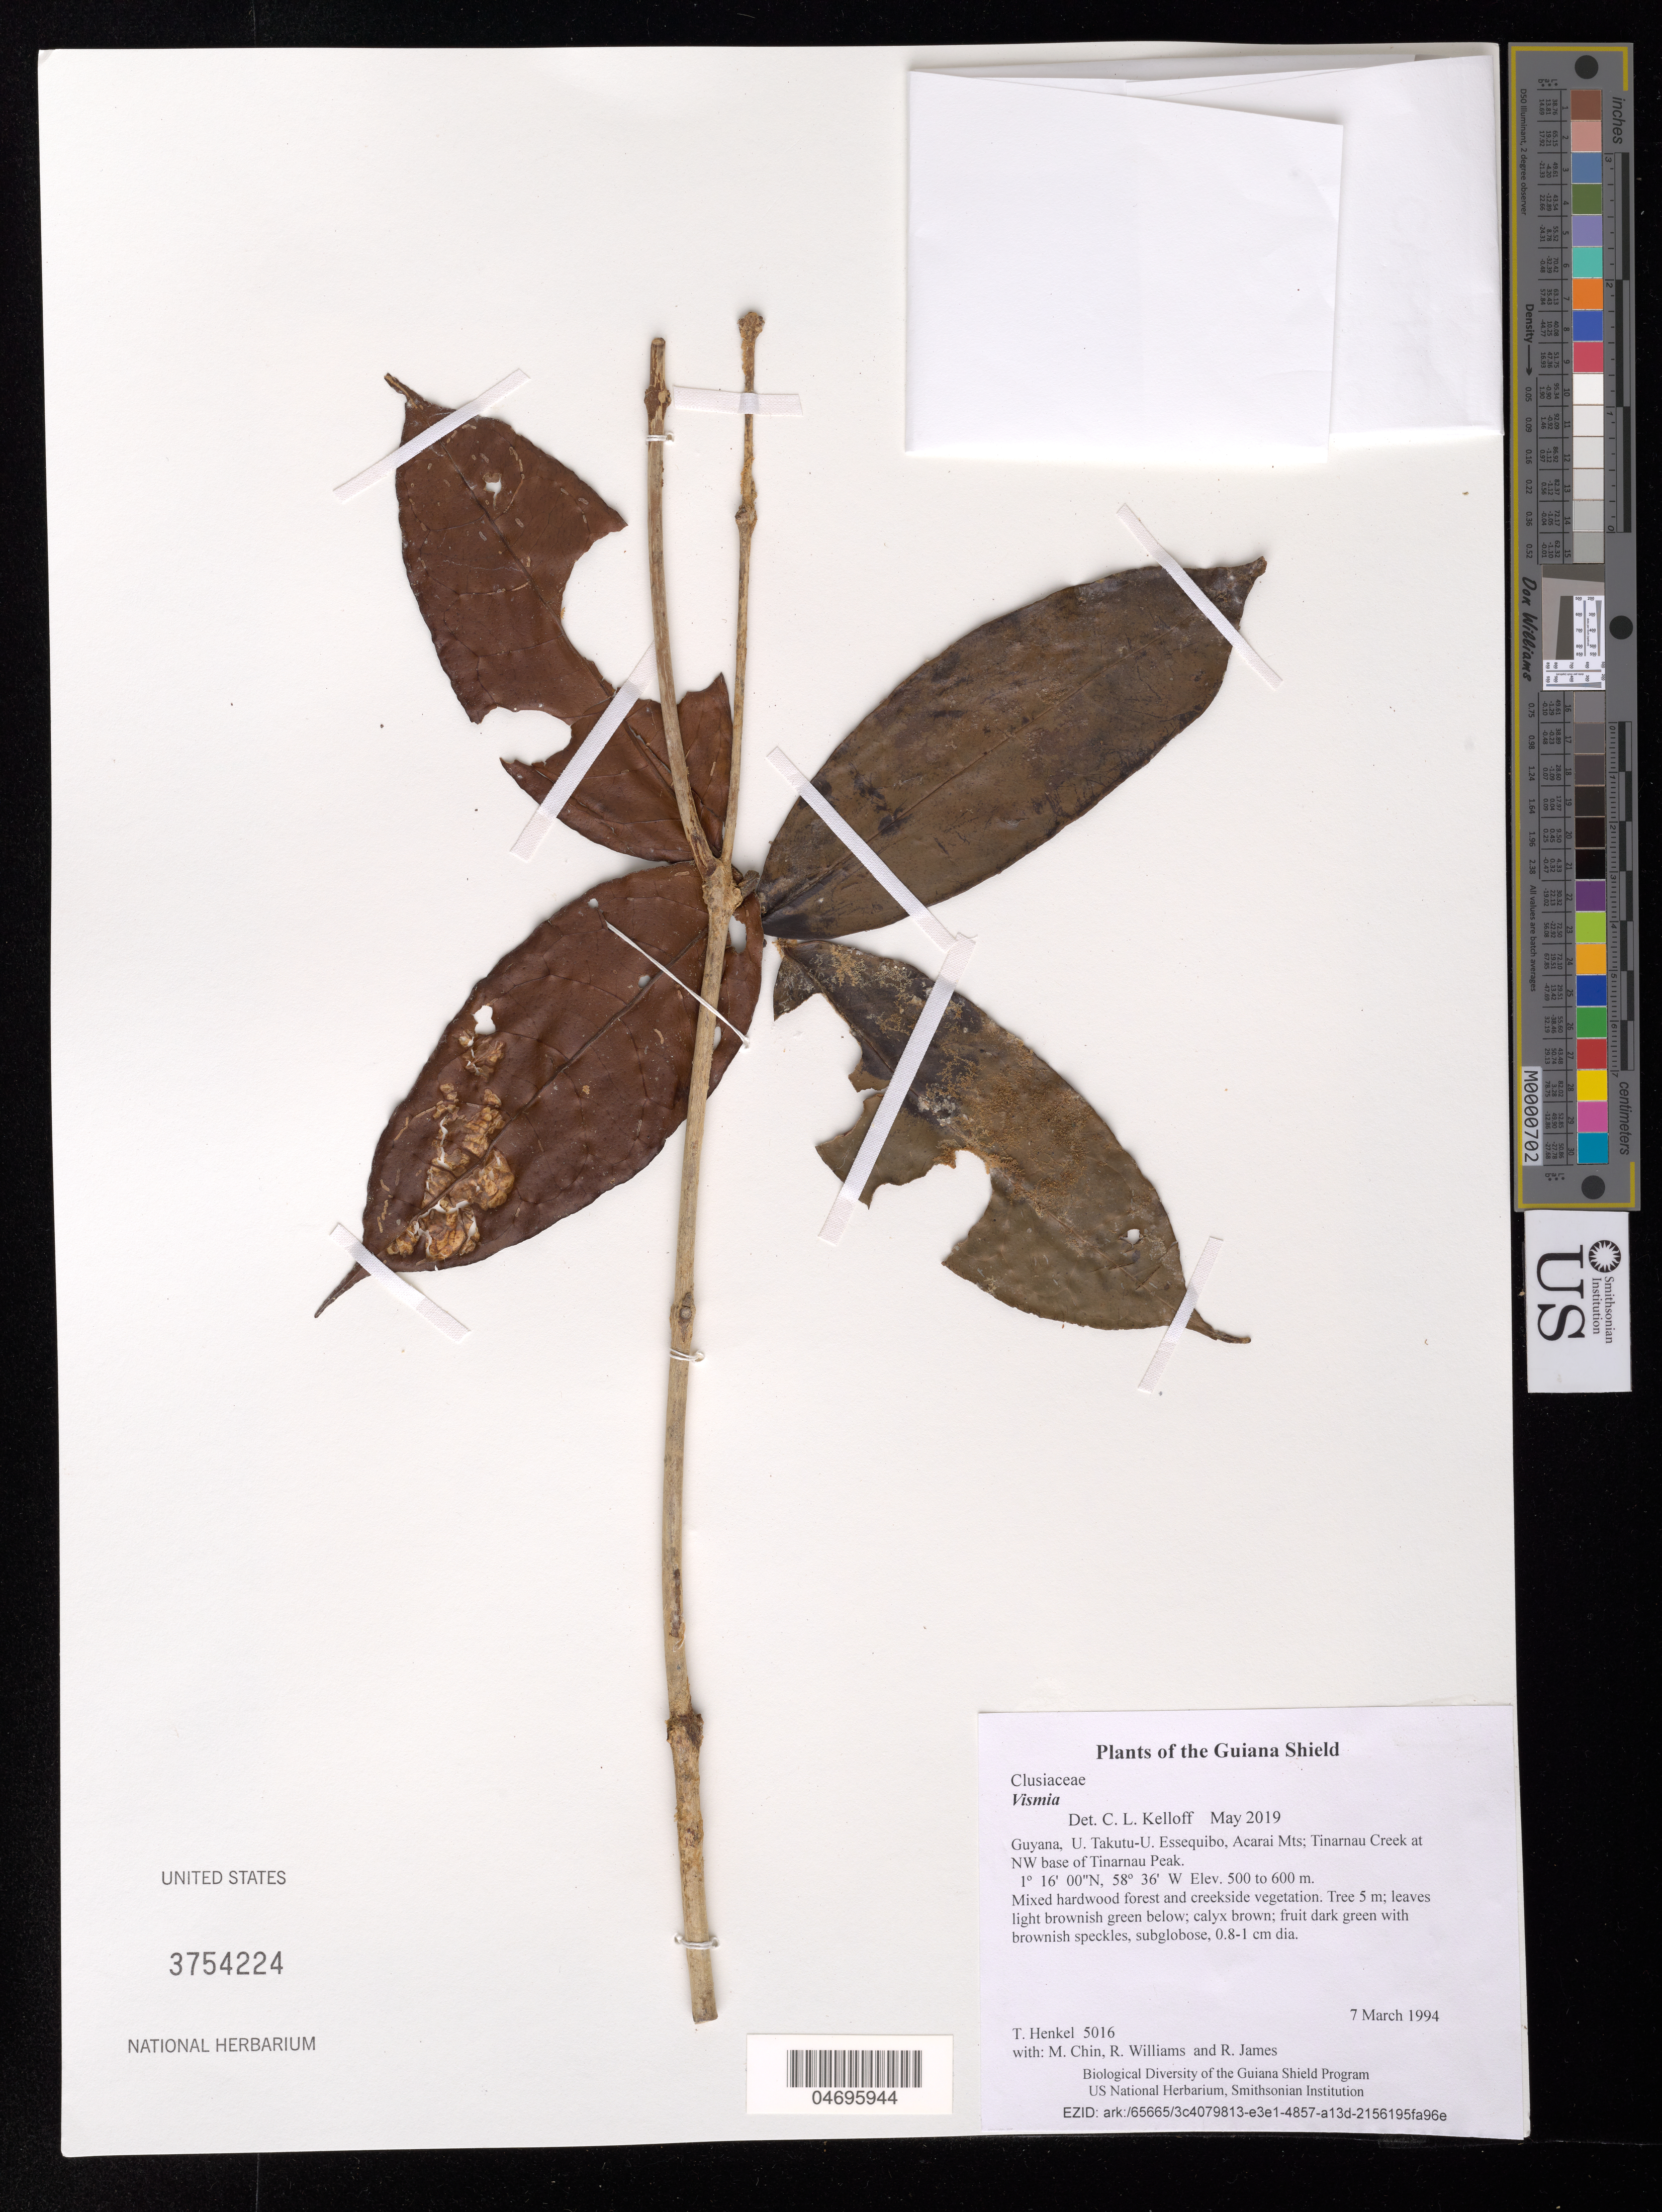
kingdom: Plantae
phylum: Tracheophyta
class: Magnoliopsida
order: Malpighiales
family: Hypericaceae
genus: Vismia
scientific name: Vismia sp.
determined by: Kelloff, C. L.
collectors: T. Henkel, M. Chin, R. Williams & R. James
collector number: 5016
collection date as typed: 7 March 1994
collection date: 1994-03-07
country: Guyana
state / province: U. Takutu-U. Essequibo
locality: Acarai Mts; Tinarnau Creek at NW base of Tinarnau Peak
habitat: Mixed hardwood forest and creekside vegetation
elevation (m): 500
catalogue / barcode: US 3754224